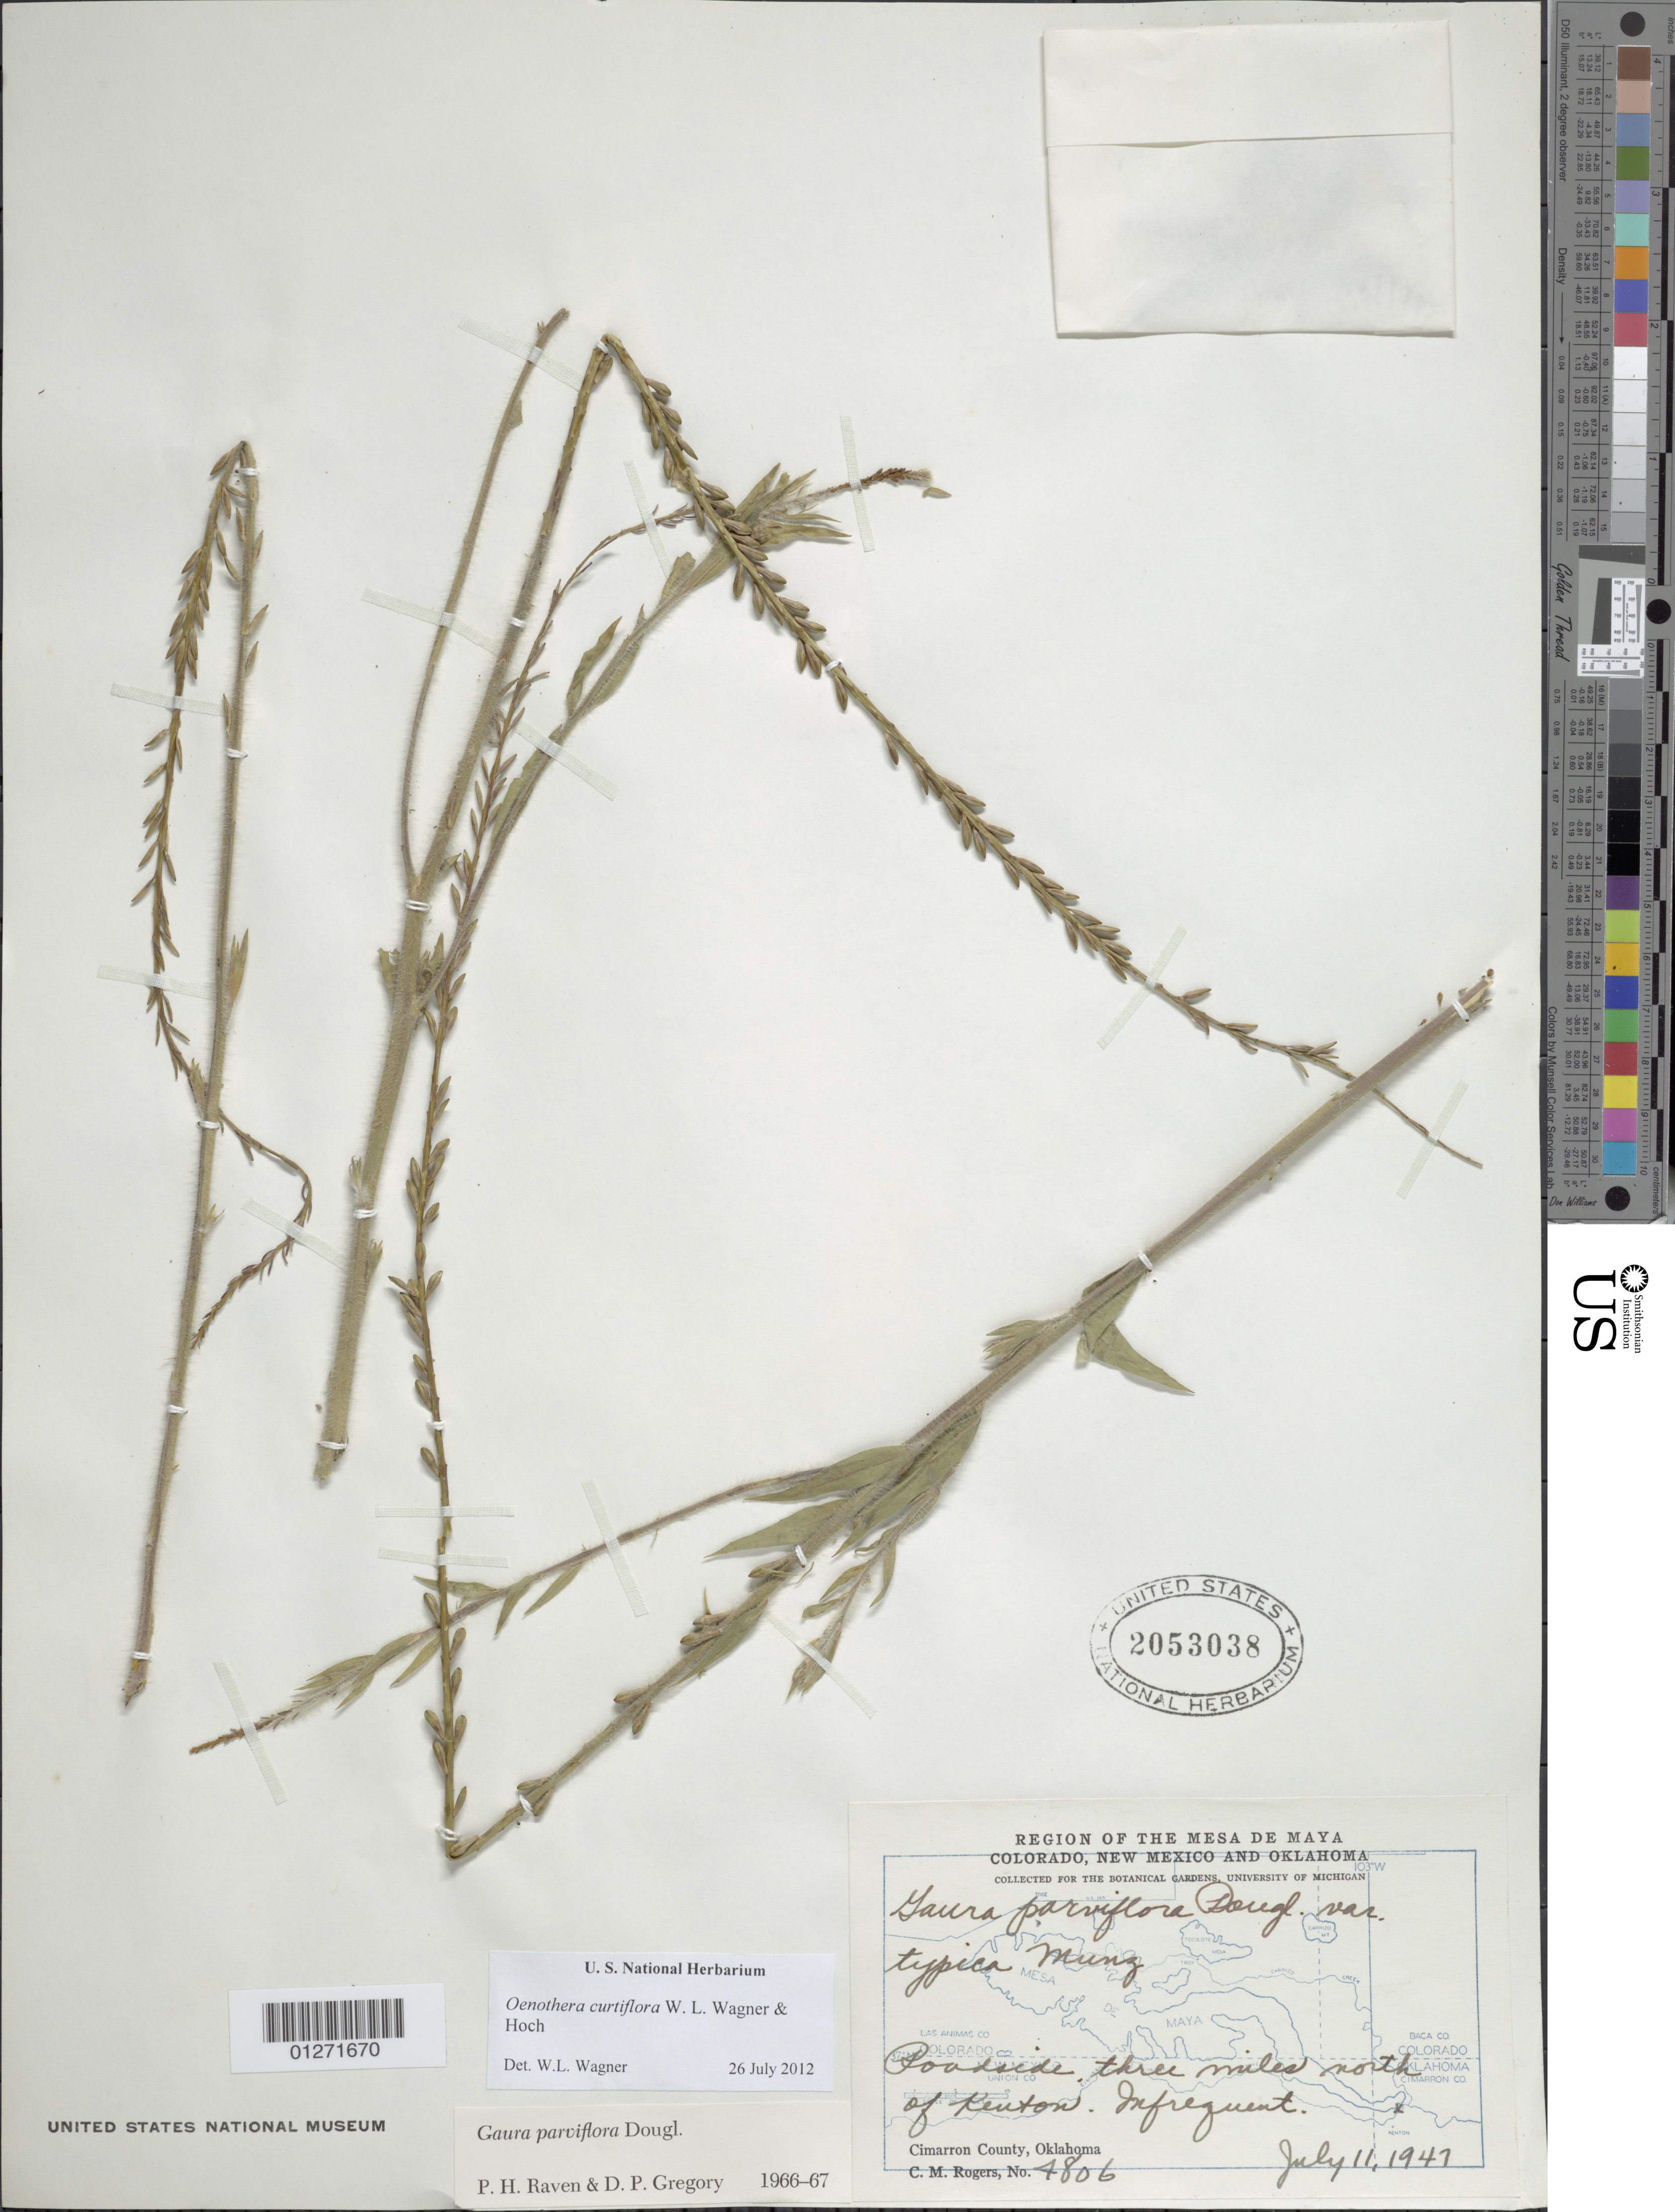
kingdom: Plantae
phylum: Tracheophyta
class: Magnoliopsida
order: Myrtales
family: Onagraceae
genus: Oenothera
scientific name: Oenothera curtiflora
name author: W.L. Wagner & Hoch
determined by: Wagner, W. L., (BOT), Smithsonian Institution - National Museum of Natural History (UNITED STATES)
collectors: C. M. Rogers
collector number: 4806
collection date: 1947-07-11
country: United States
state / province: Oklahoma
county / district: Cimarron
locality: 3 mi N of Kenton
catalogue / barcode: US 2053038